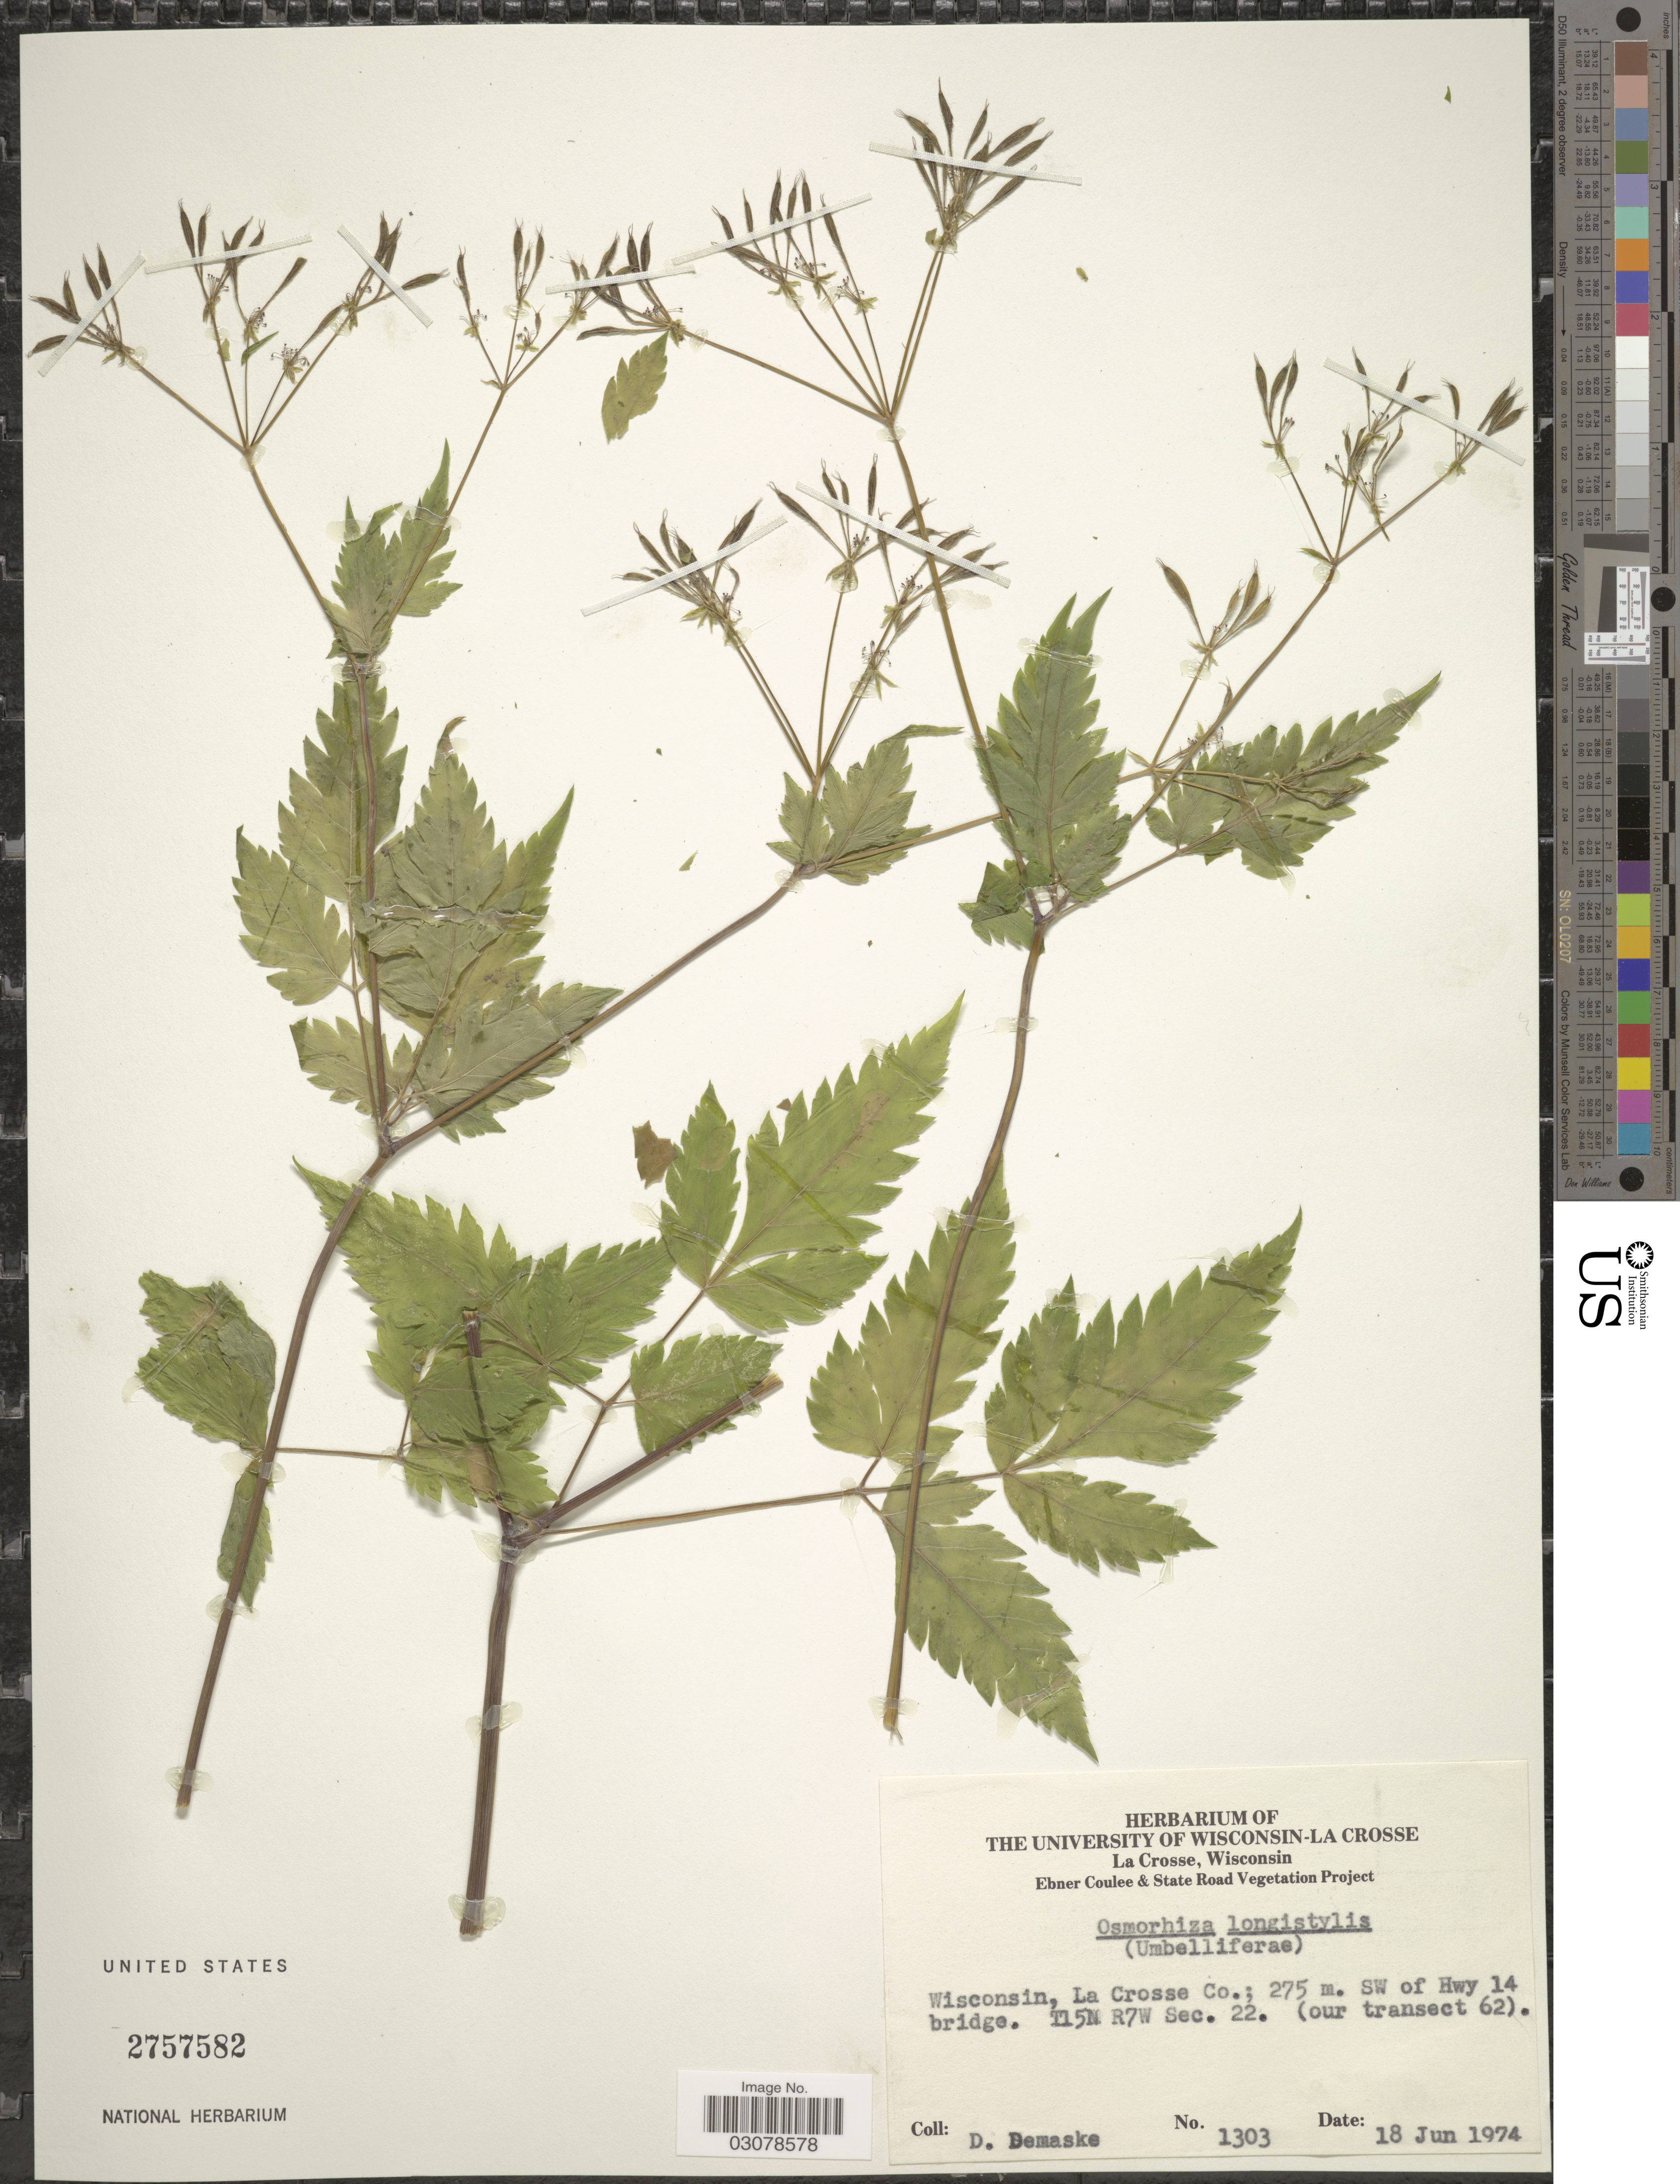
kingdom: Plantae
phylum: Tracheophyta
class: Magnoliopsida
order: Apiales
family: Apiaceae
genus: Osmorhiza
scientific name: Osmorhiza longistylis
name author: (Torr.) DC.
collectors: D. Demaske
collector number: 1303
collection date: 1974-06-18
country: United States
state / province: Wisconsin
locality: Wisconsin, La Crosse Co.; SW of Hwy 14 bridge. T15N R7W Sec. 22. (our transect 62).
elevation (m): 275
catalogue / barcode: US 2757582